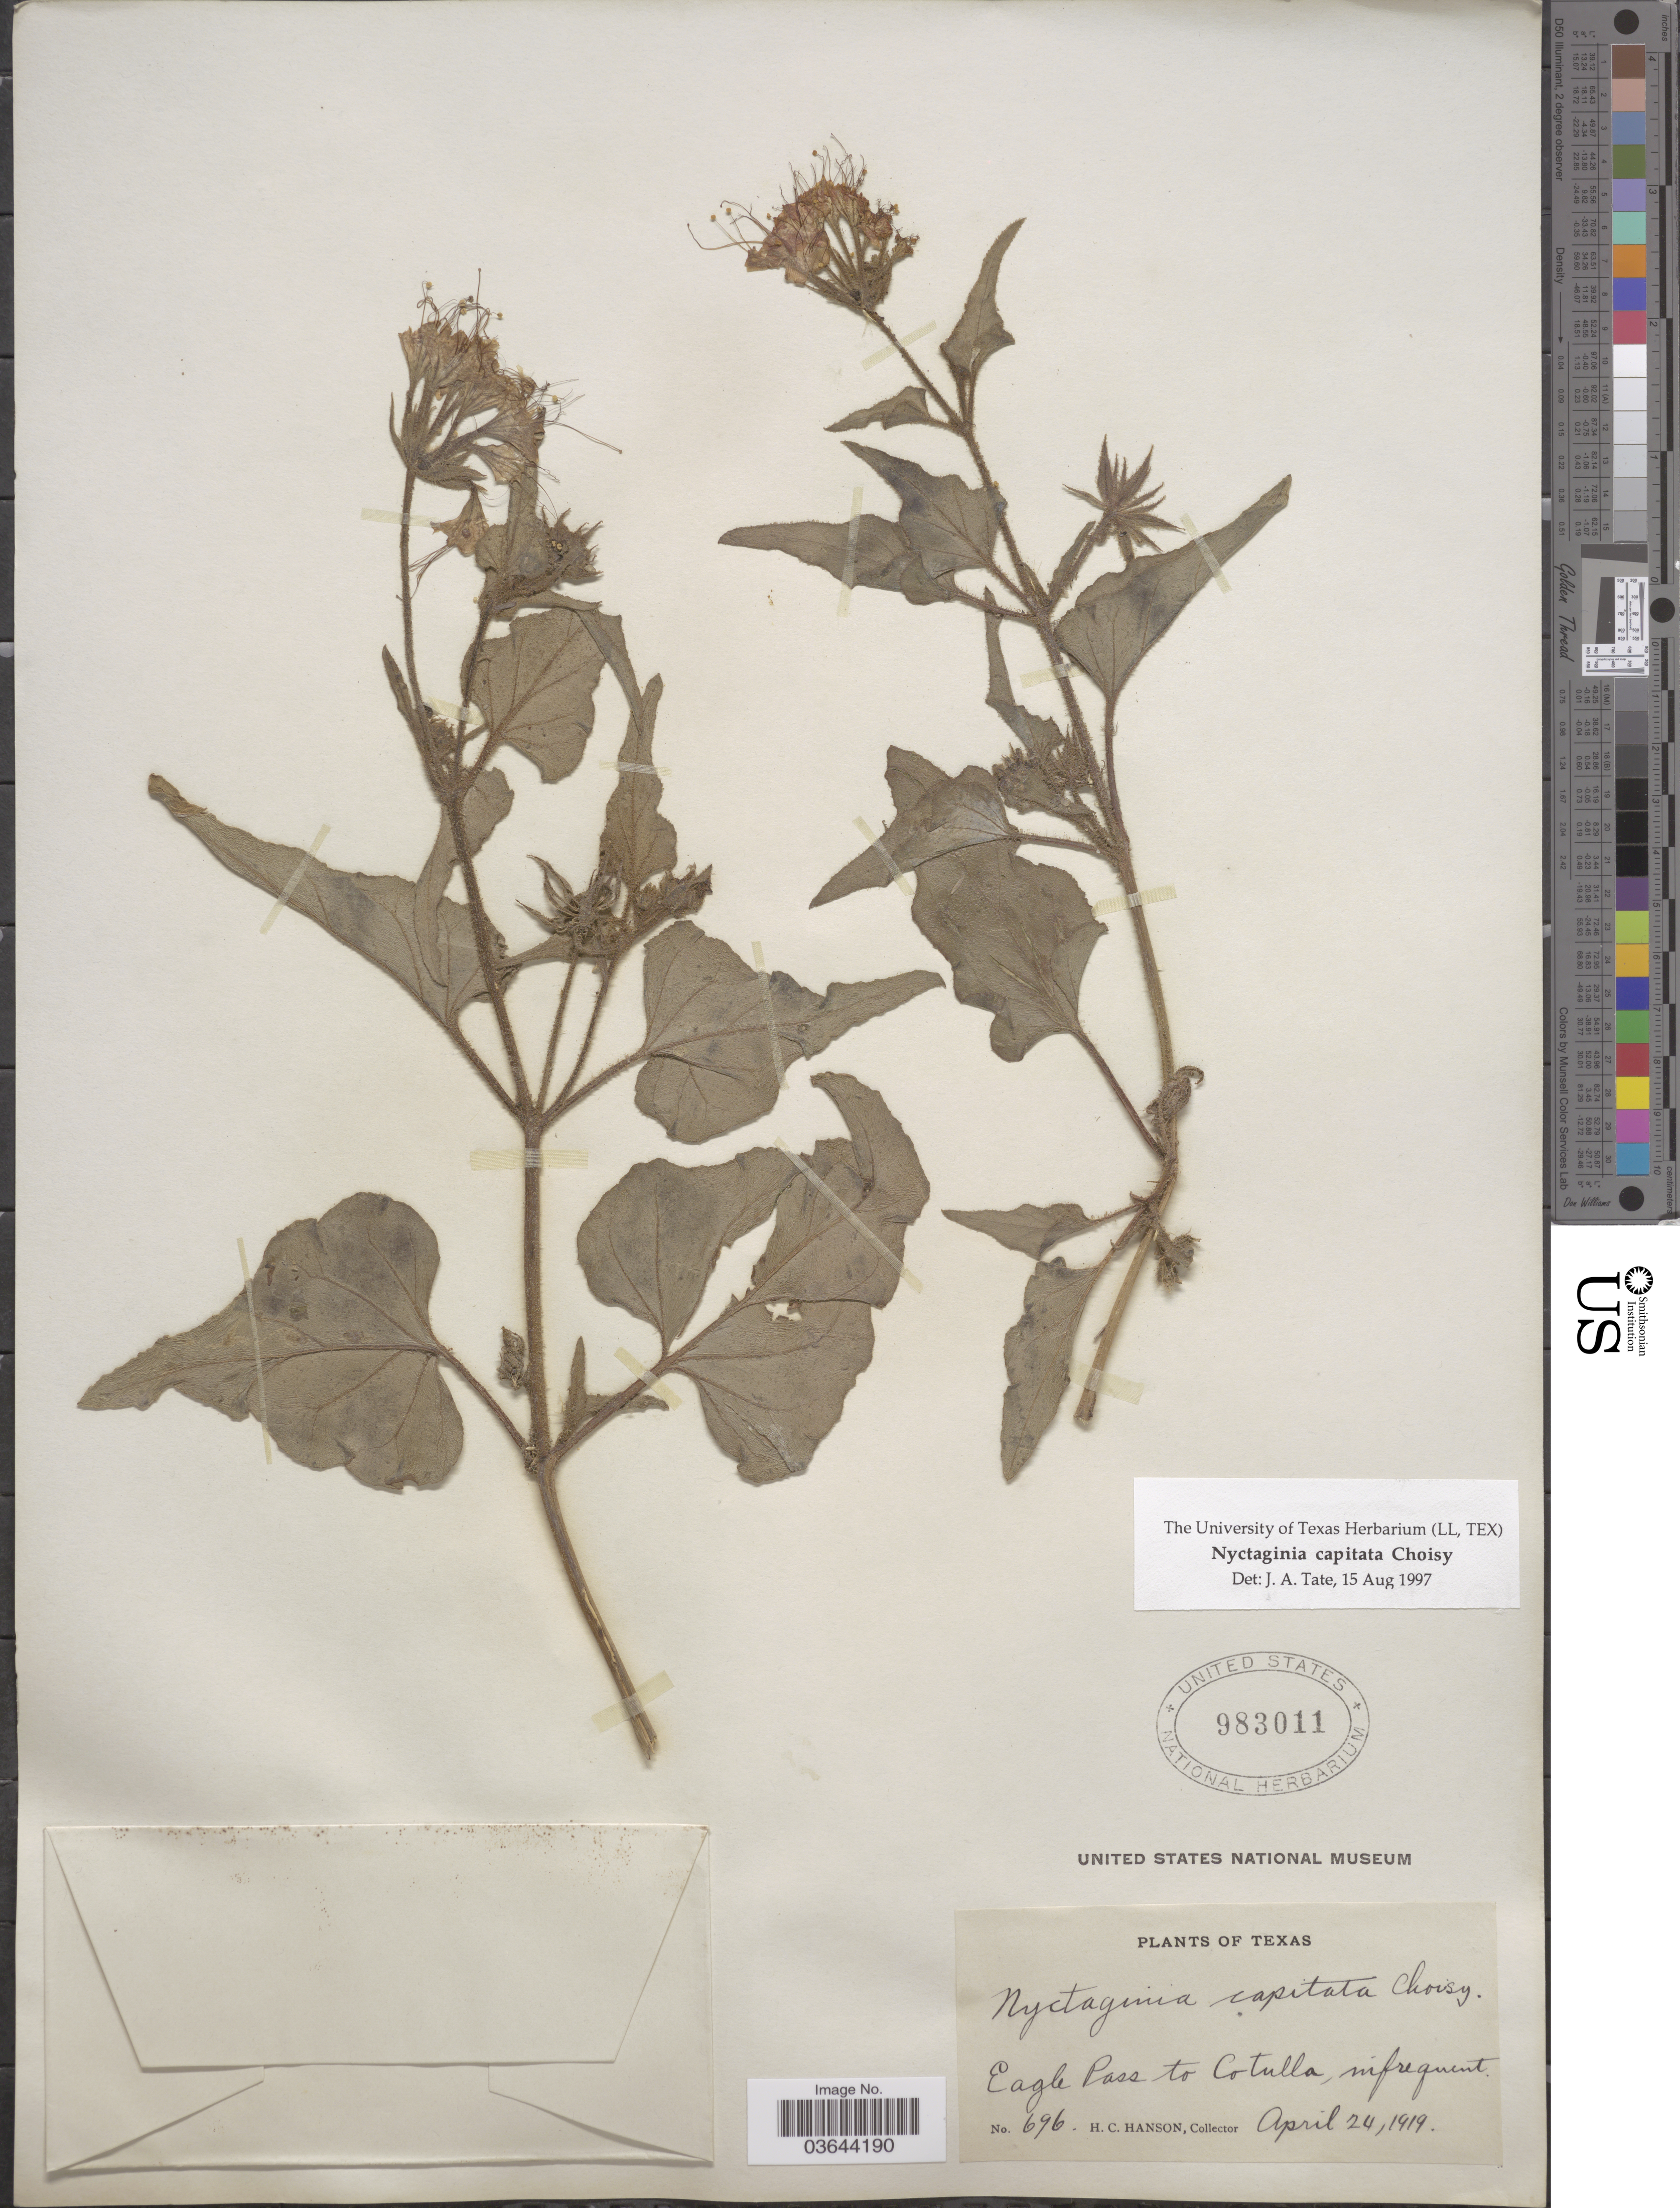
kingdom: Plantae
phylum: Tracheophyta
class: Magnoliopsida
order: Caryophyllales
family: Nyctaginaceae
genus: Nyctaginia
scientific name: Nyctaginia capitata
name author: Choisy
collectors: H. Hanson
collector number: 696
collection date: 1919-04-24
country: United States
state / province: Texas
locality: Eagle Pass to Cotulla.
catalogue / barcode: US 983011